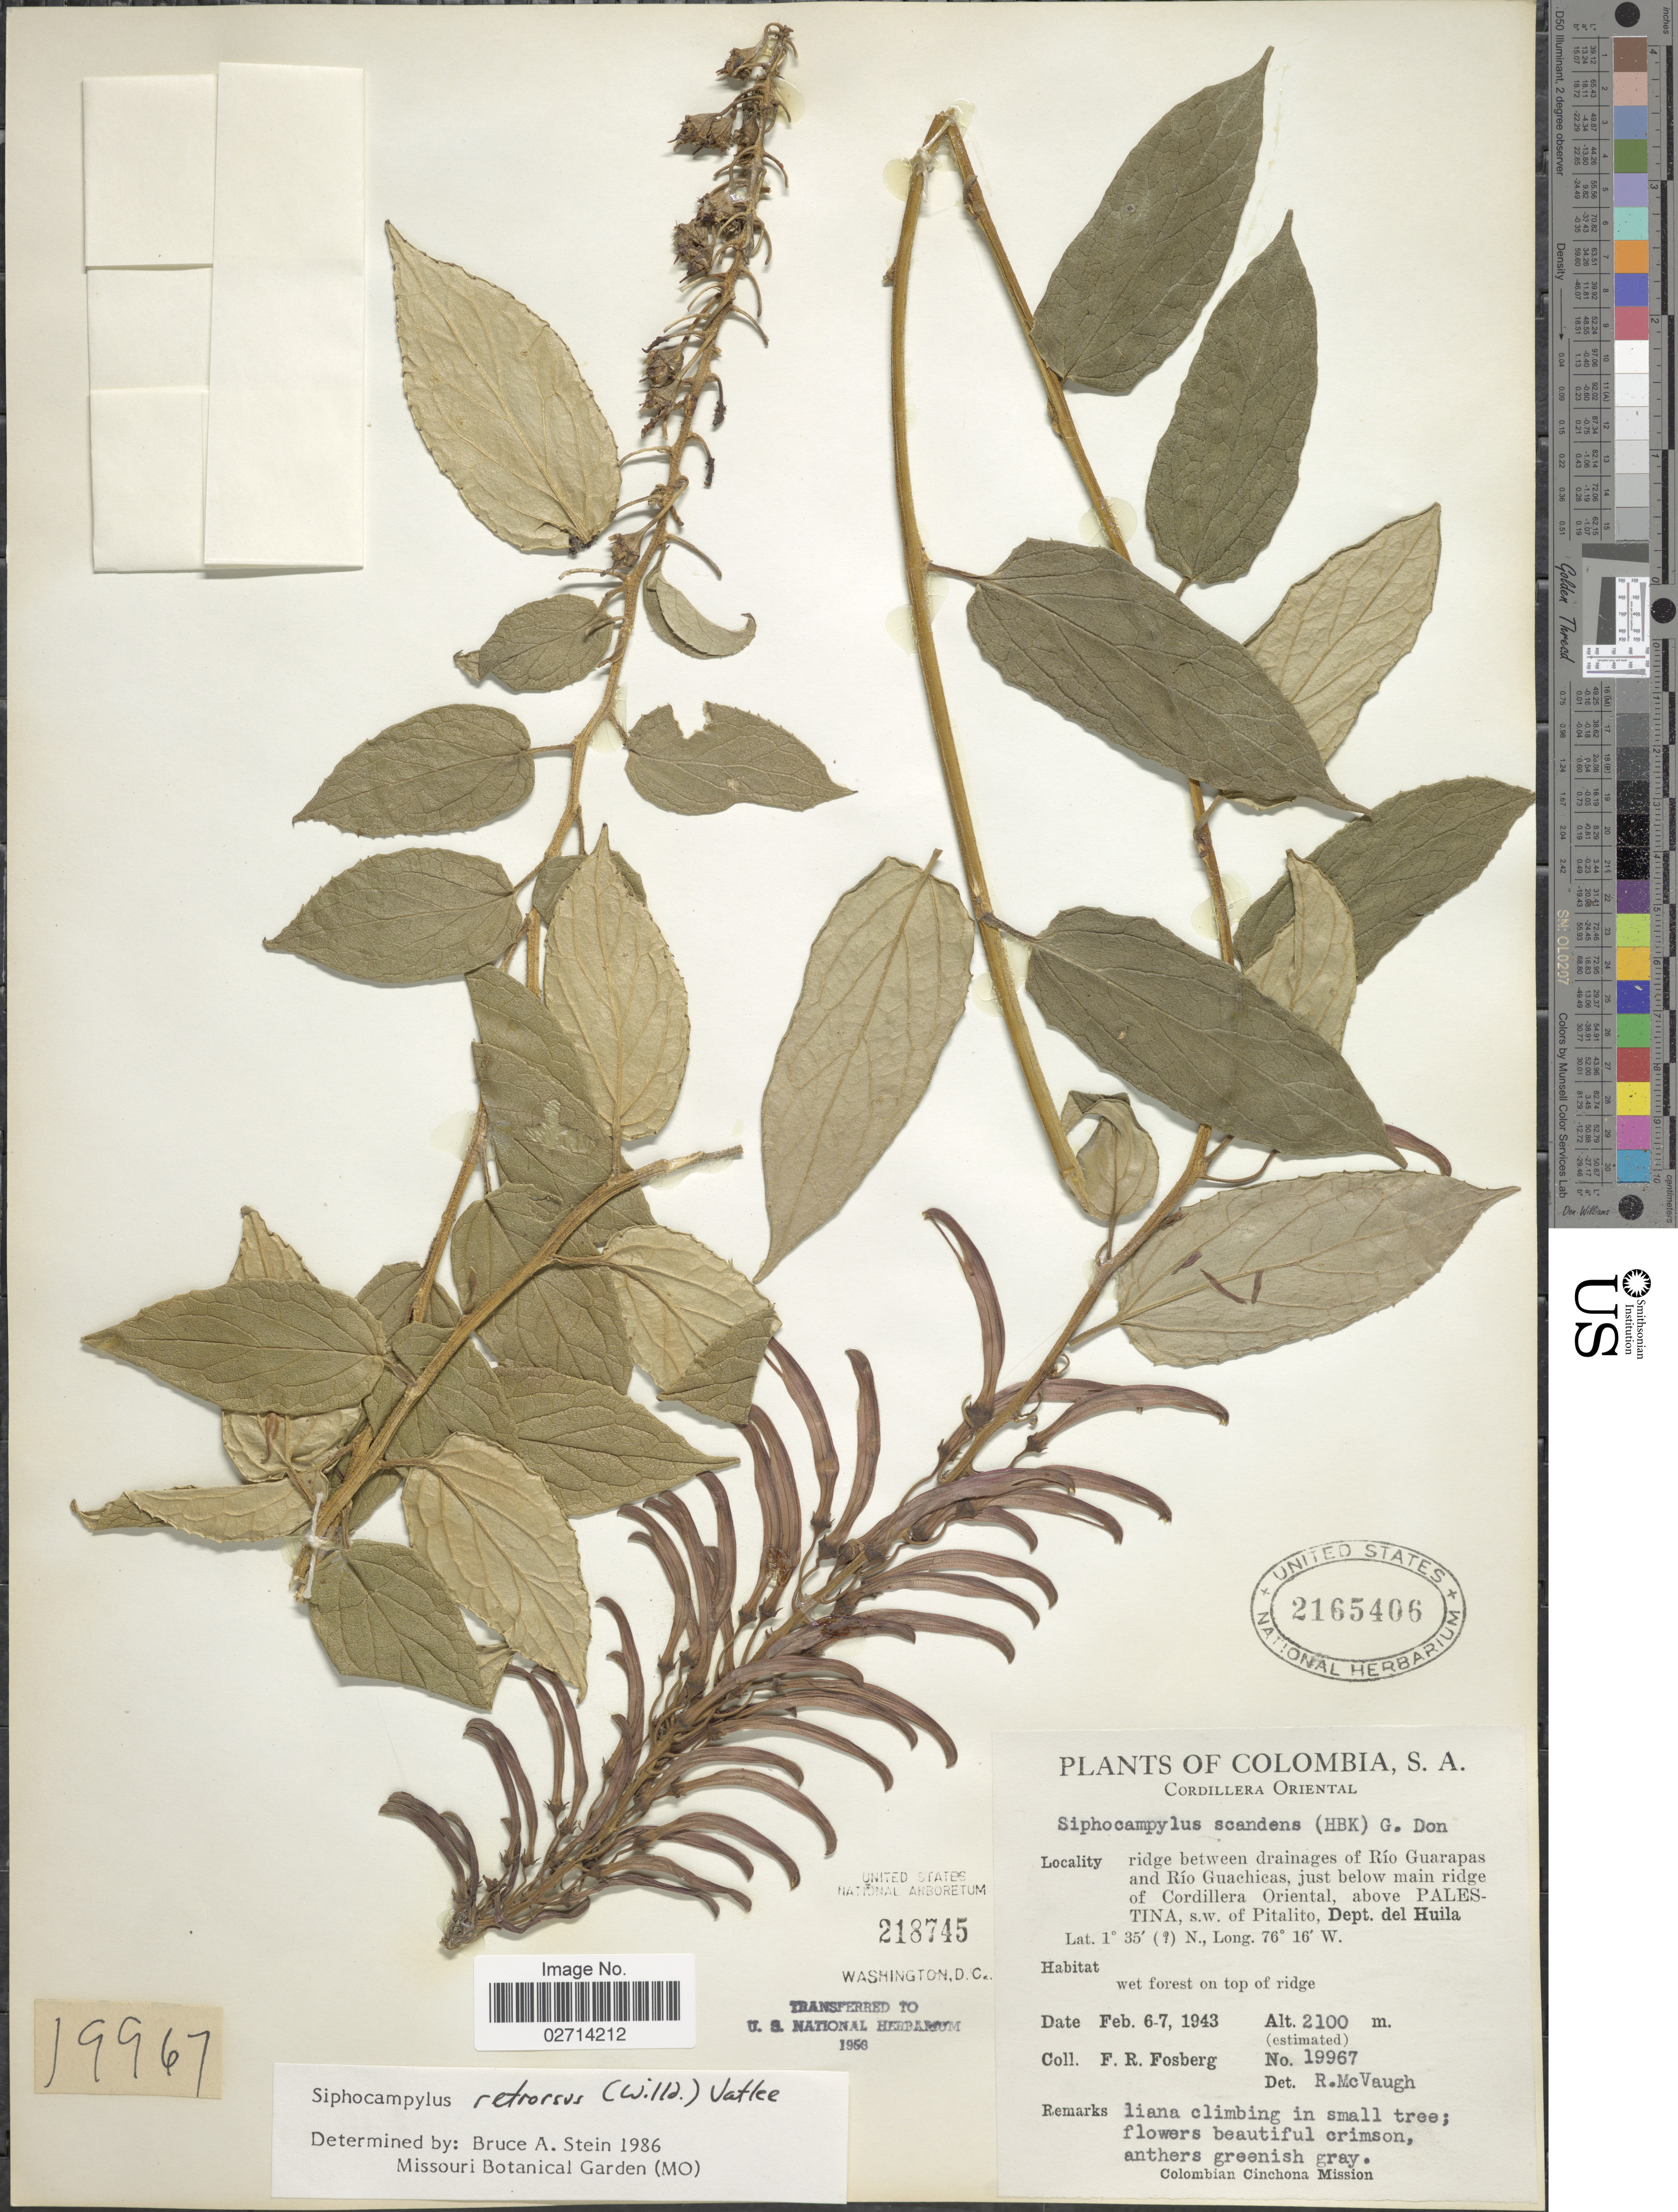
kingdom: Plantae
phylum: Tracheophyta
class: Magnoliopsida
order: Asterales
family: Campanulaceae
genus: Siphocampylus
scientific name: Siphocampylus retrorsus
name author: (Willd. ex Schult.) Vatke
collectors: F. R. Fosberg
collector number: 19967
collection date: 1943-02-06/1943-02-07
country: Colombia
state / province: Huila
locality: Cordillera Oriental, ridge between drainages of Rio Guarapas and Rio Guachicas, just below main ridge of Cordillera Oriental, s.w. of Pitalito, wet forest on top of ridge.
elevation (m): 2100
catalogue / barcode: US 2165406